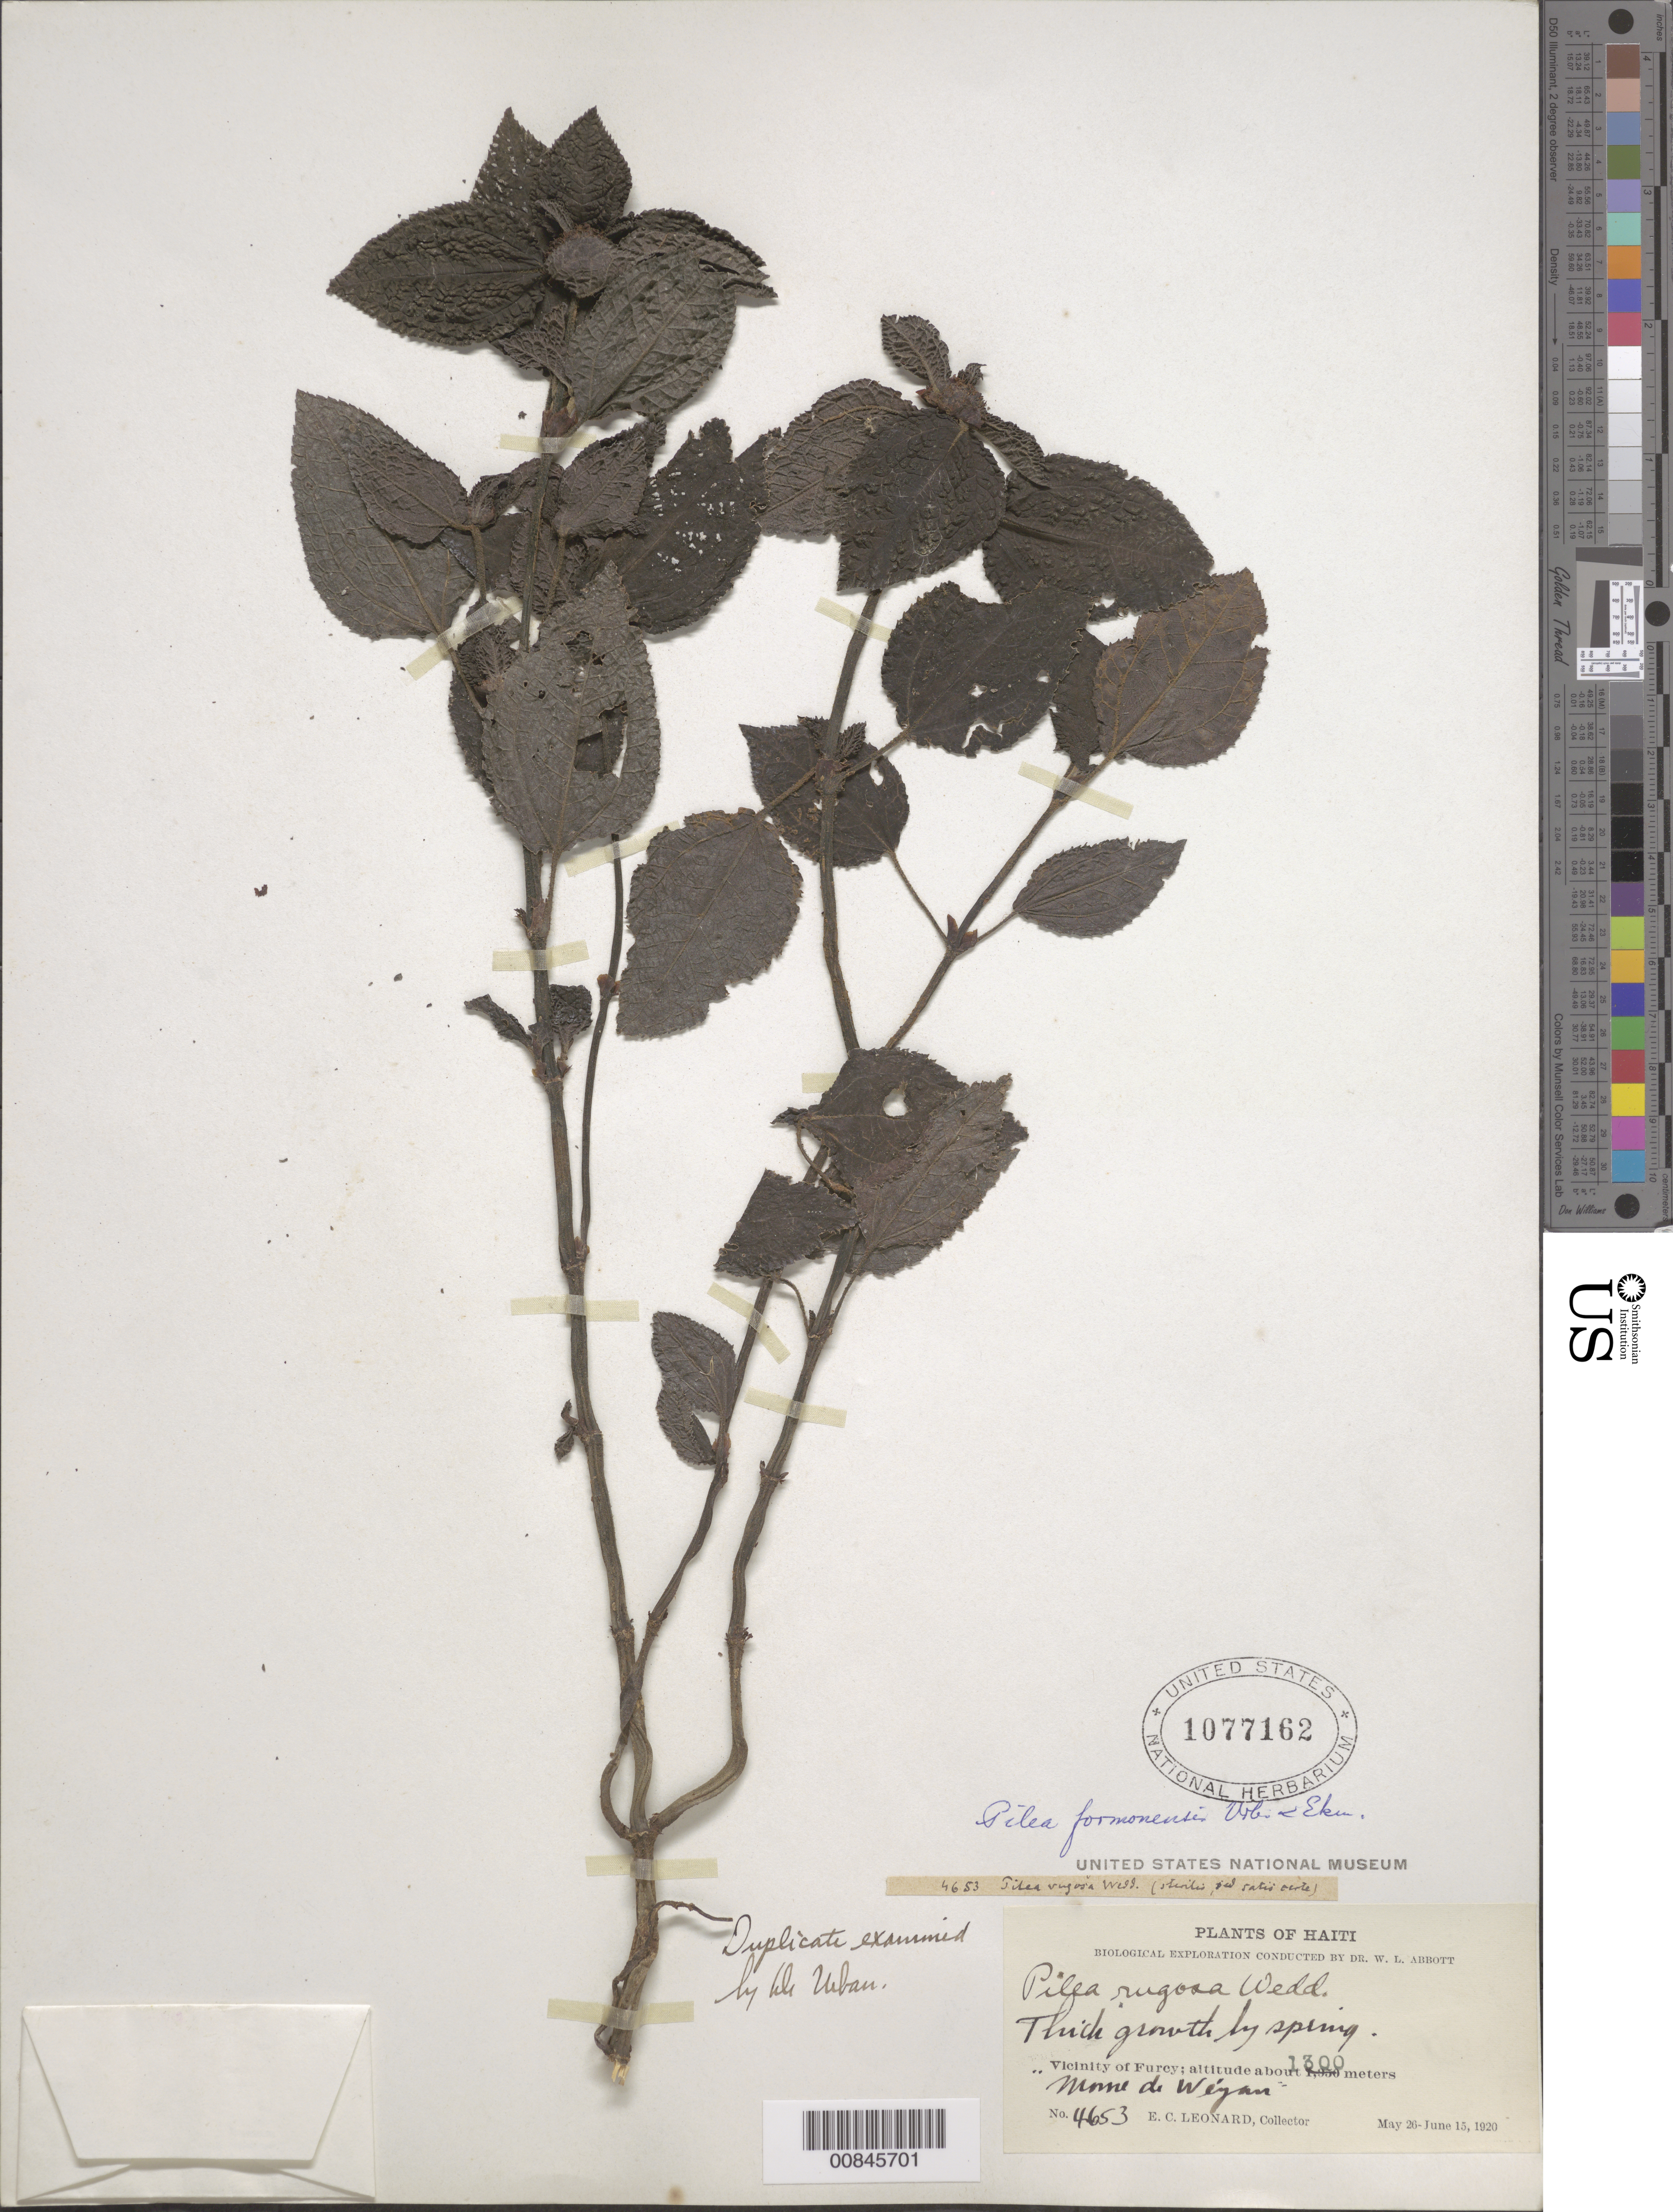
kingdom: Plantae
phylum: Tracheophyta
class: Magnoliopsida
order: Rosales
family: Urticaceae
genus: Pilea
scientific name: Pilea formonensis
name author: Urb. & Ekman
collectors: E. C. Leonard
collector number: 4653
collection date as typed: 26 May 1920 to 15 Jun 1920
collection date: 1920-05-26/1920-06-15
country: Haiti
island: Hispaniola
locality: Vicinity of Furcy. "Morne de Wéyan".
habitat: By spring.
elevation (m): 1300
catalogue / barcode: US 1077162